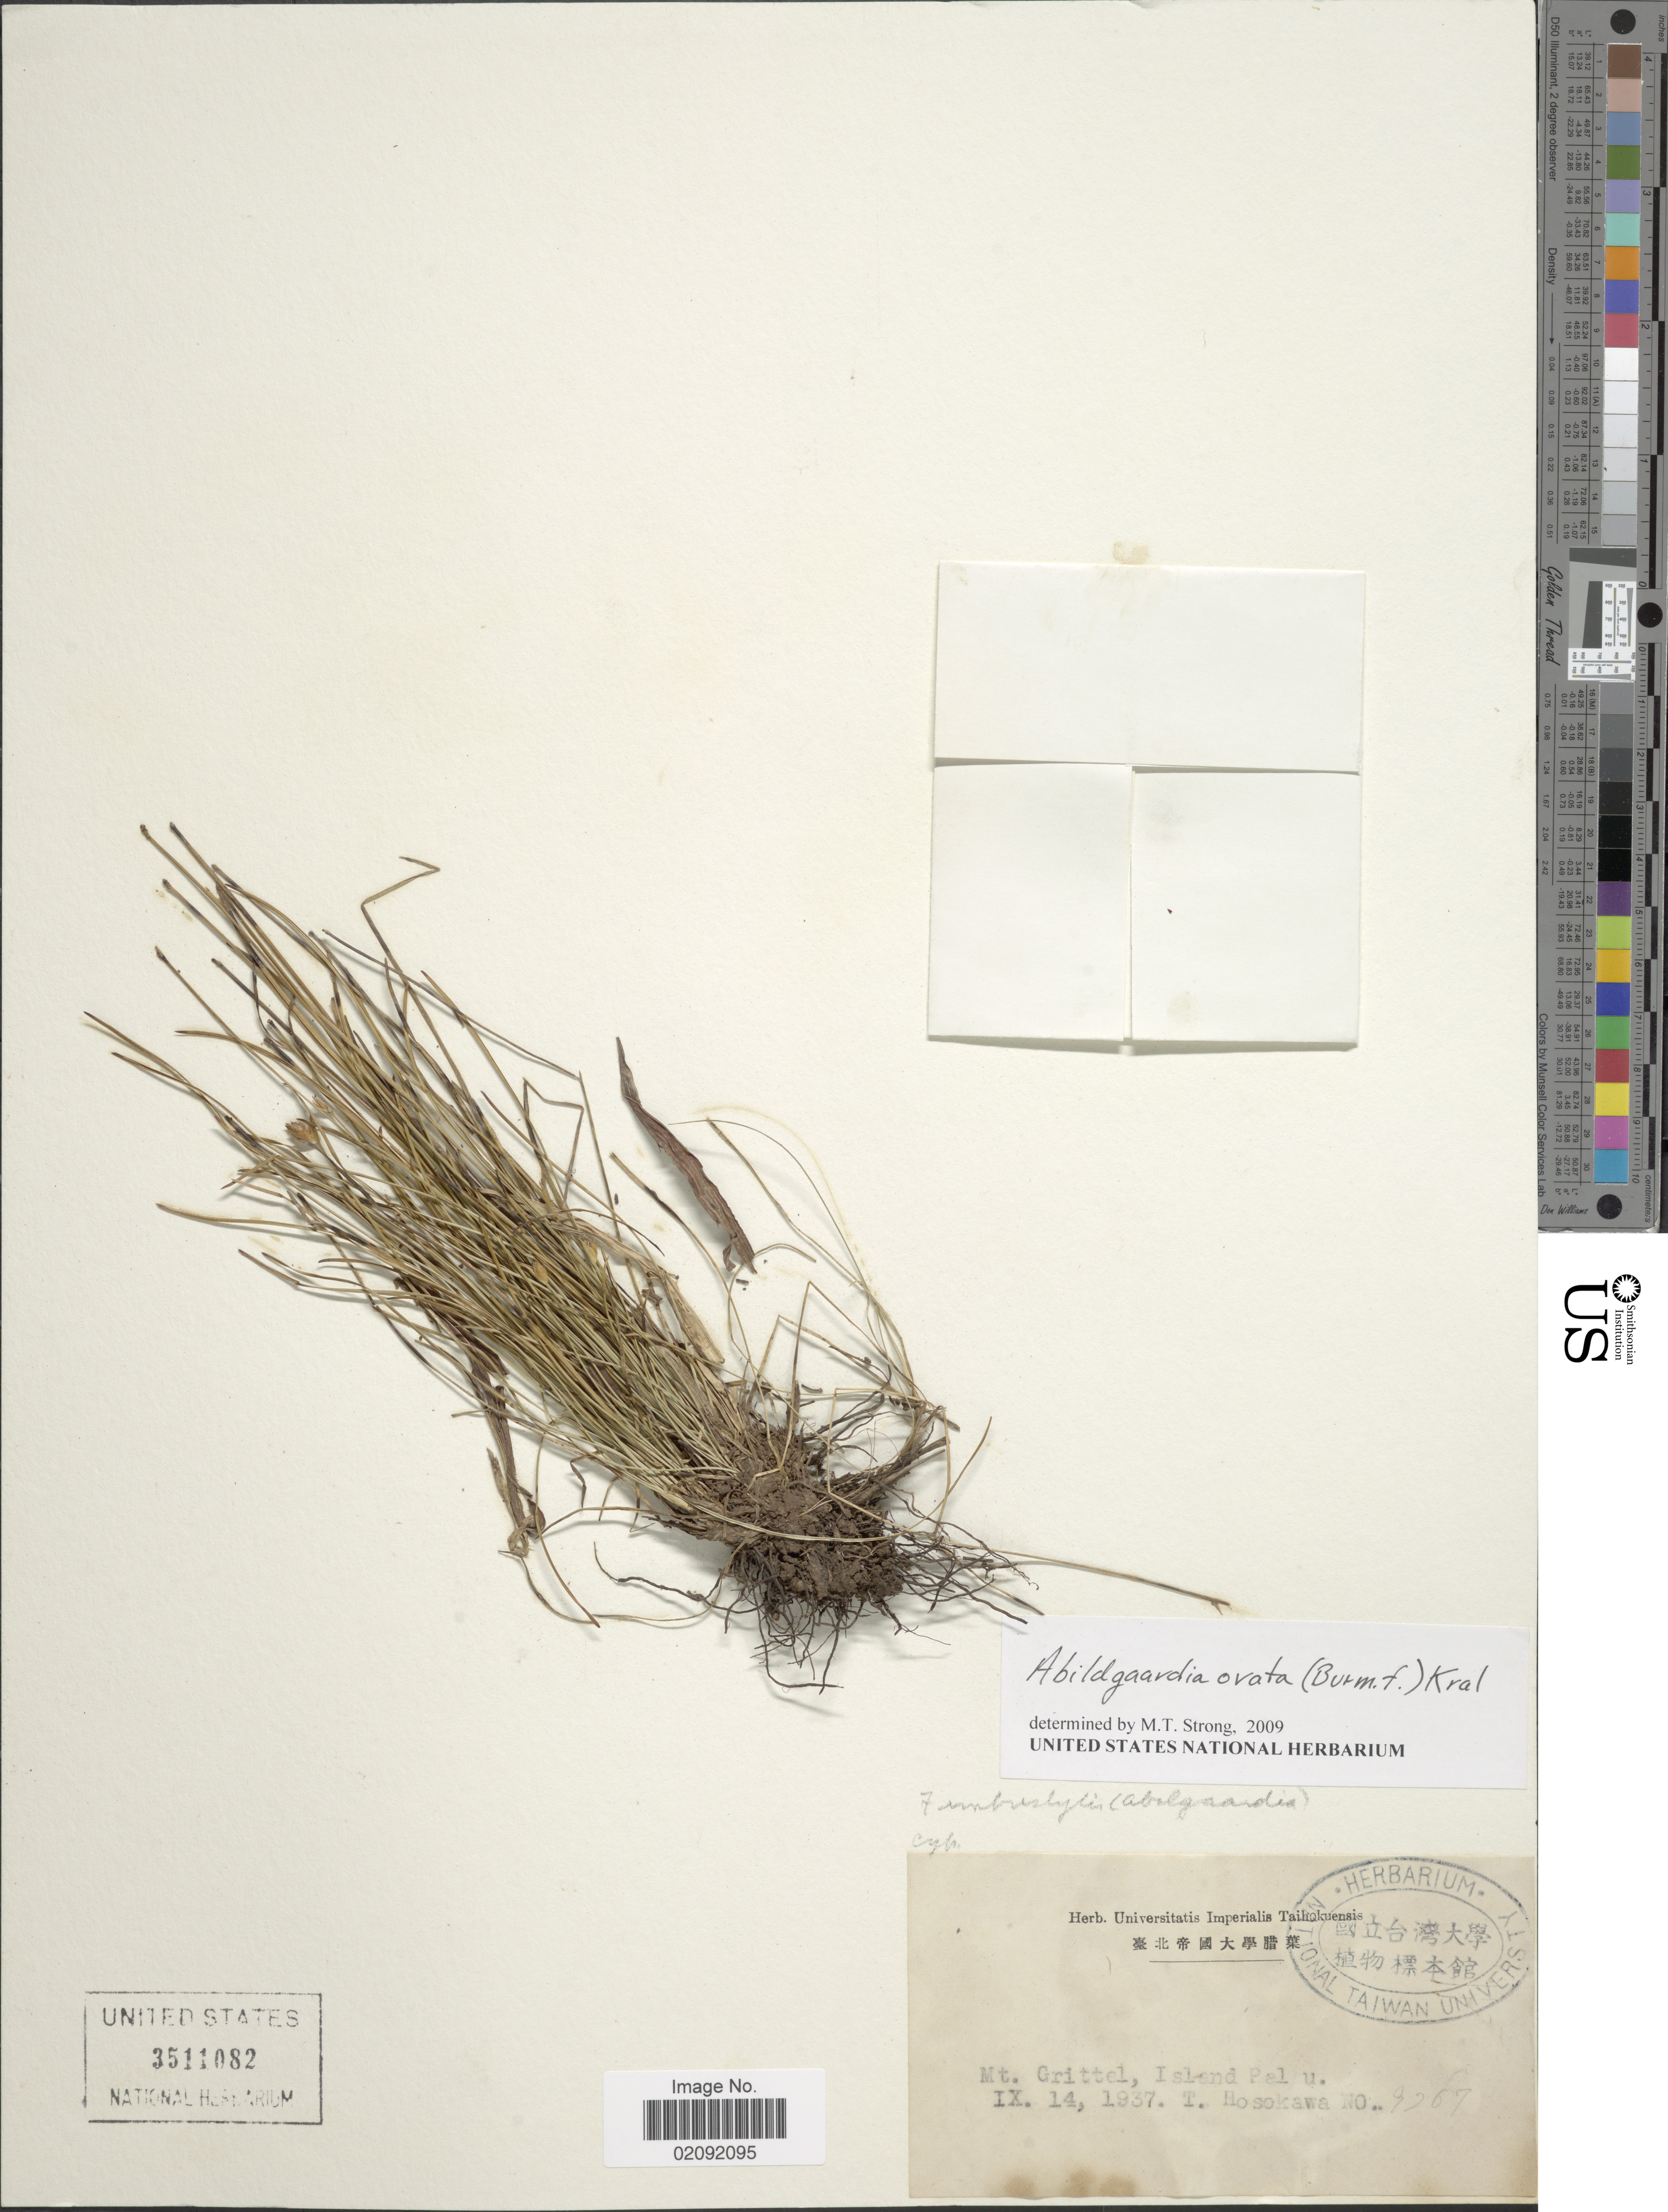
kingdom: Plantae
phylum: Tracheophyta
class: Liliopsida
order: Poales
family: Cyperaceae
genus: Abildgaardia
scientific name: Abildgaardia ovata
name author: (Burm. f.) Kral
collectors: T. Hosokawa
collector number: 3567*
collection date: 1937-09-14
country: Palau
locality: Mt. Grittel, Island Palau.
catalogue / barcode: US 3511082